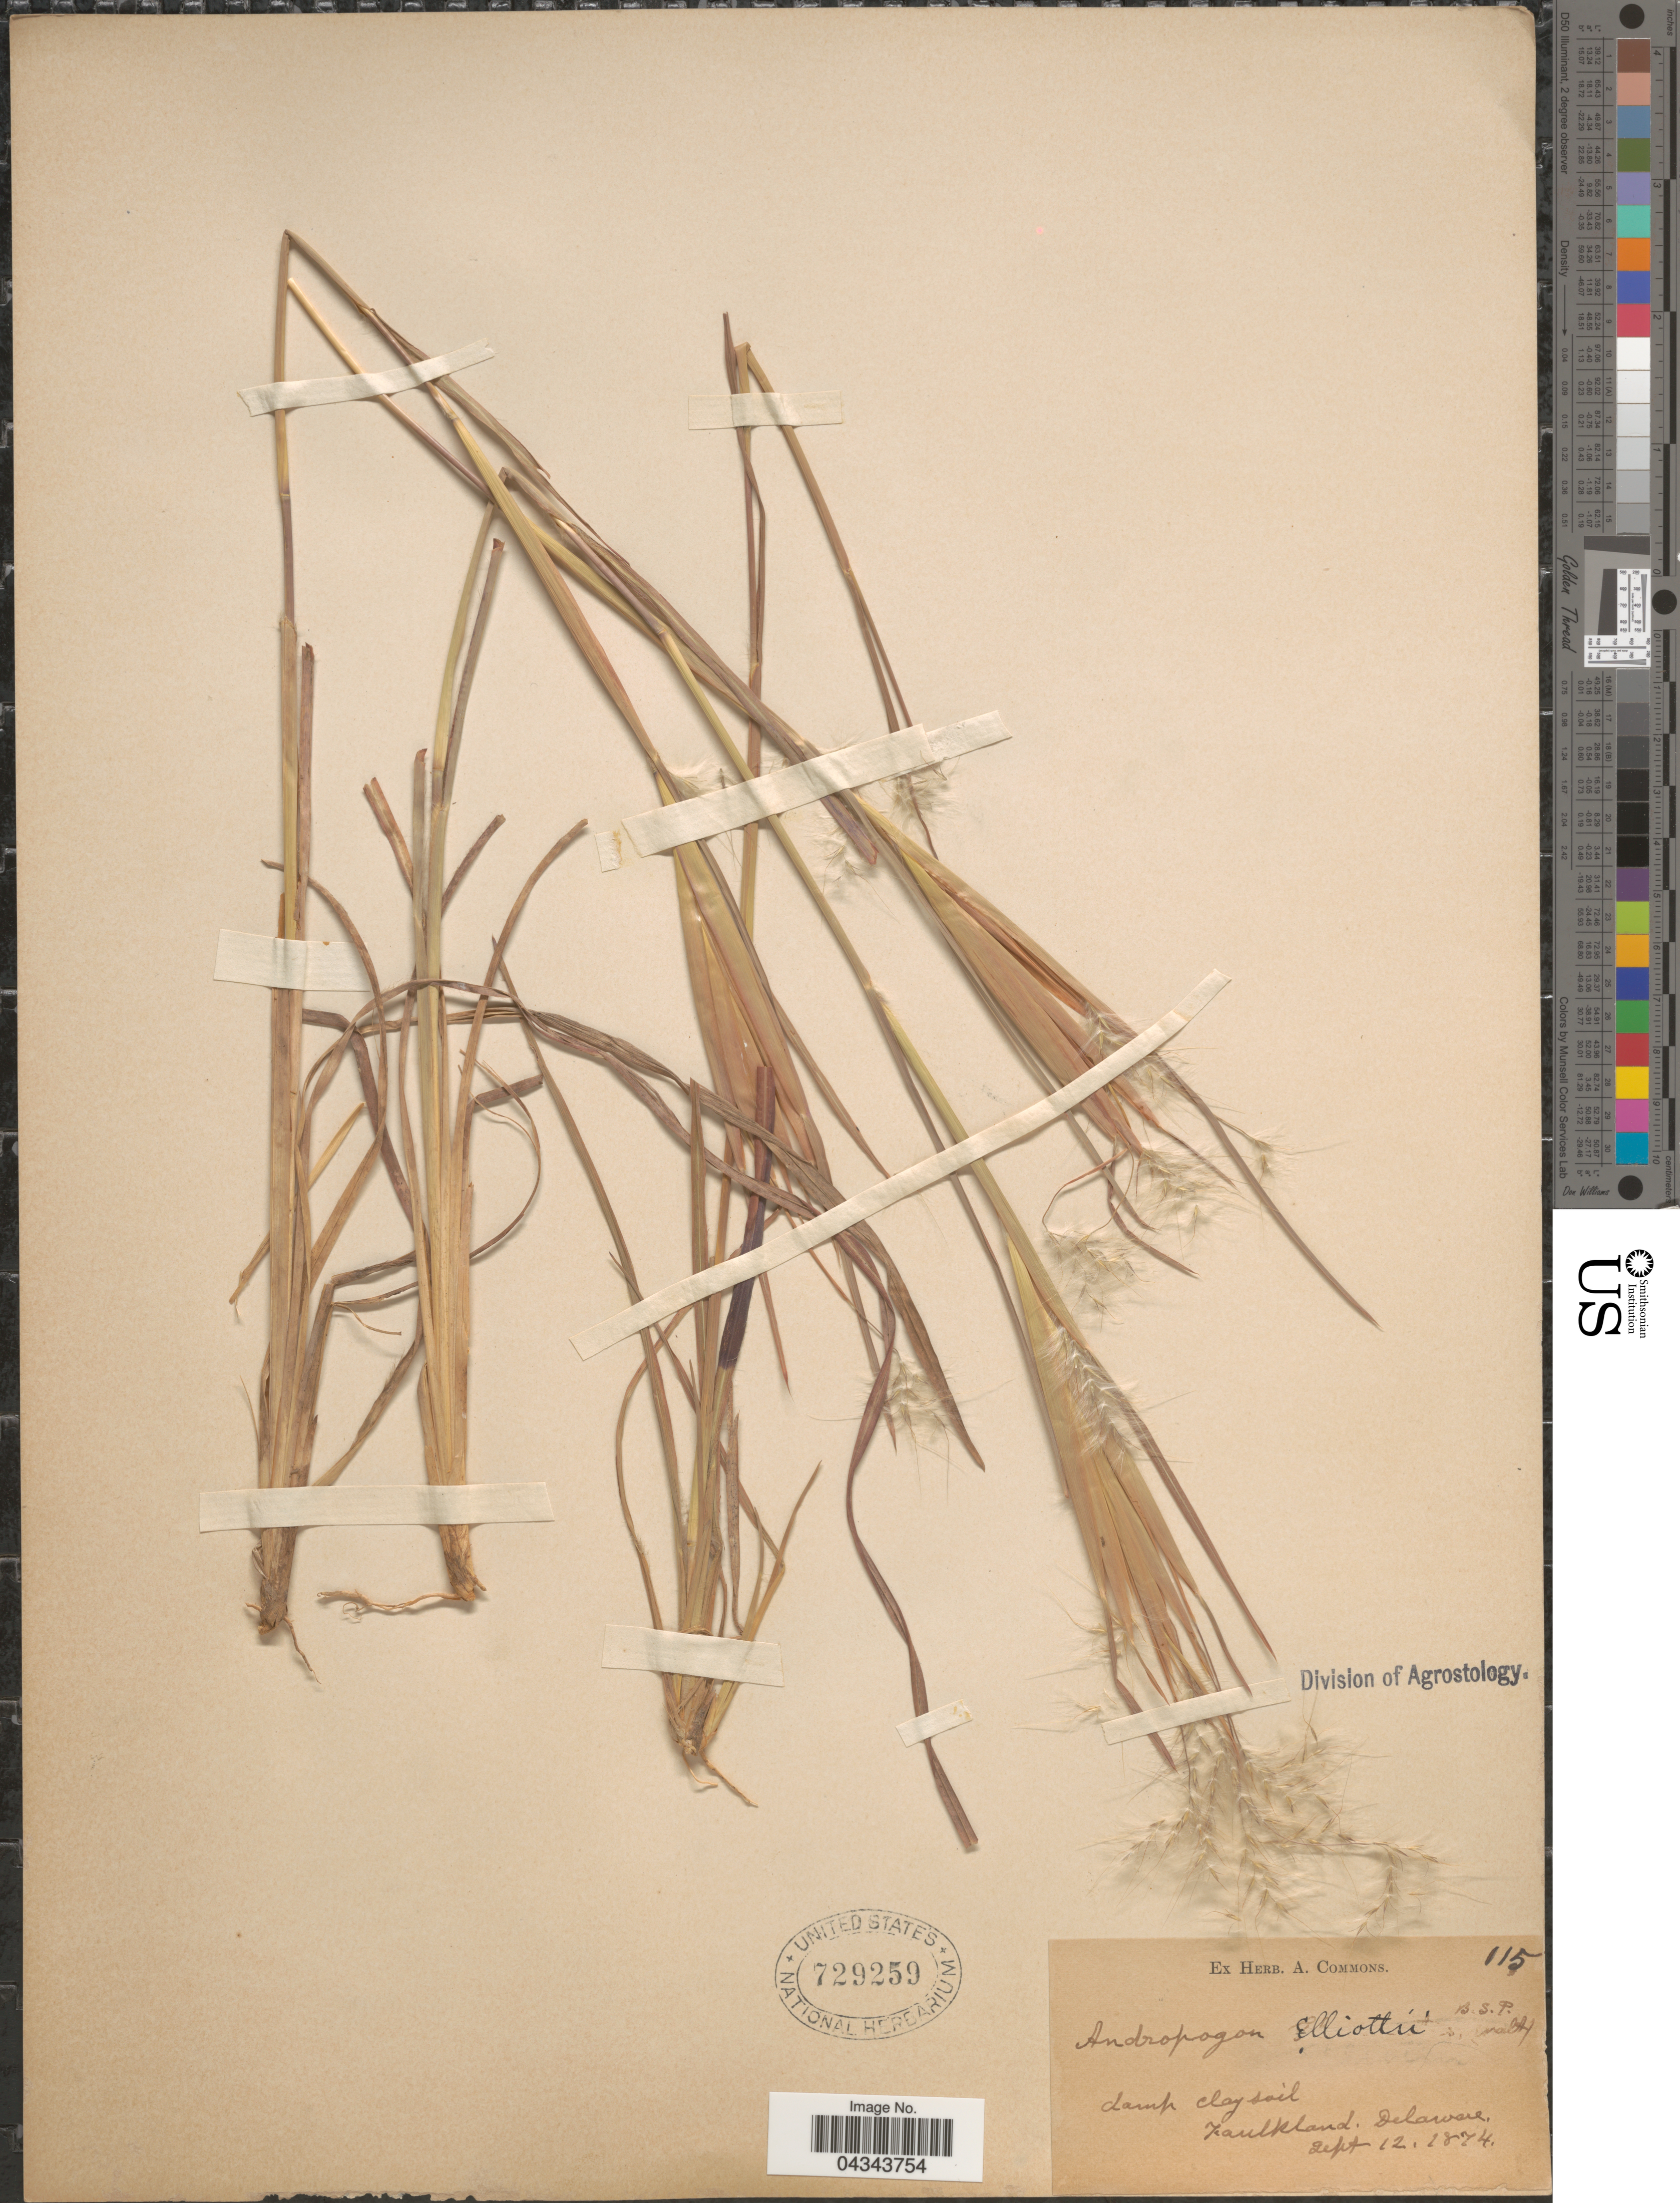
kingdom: Plantae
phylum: Tracheophyta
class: Liliopsida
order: Poales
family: Poaceae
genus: Andropogon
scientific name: Andropogon ternarius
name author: Michx.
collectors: ex herb. A. Commons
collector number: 115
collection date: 1874-09-12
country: United States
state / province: Delaware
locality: Faulkland.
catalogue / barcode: US 729259